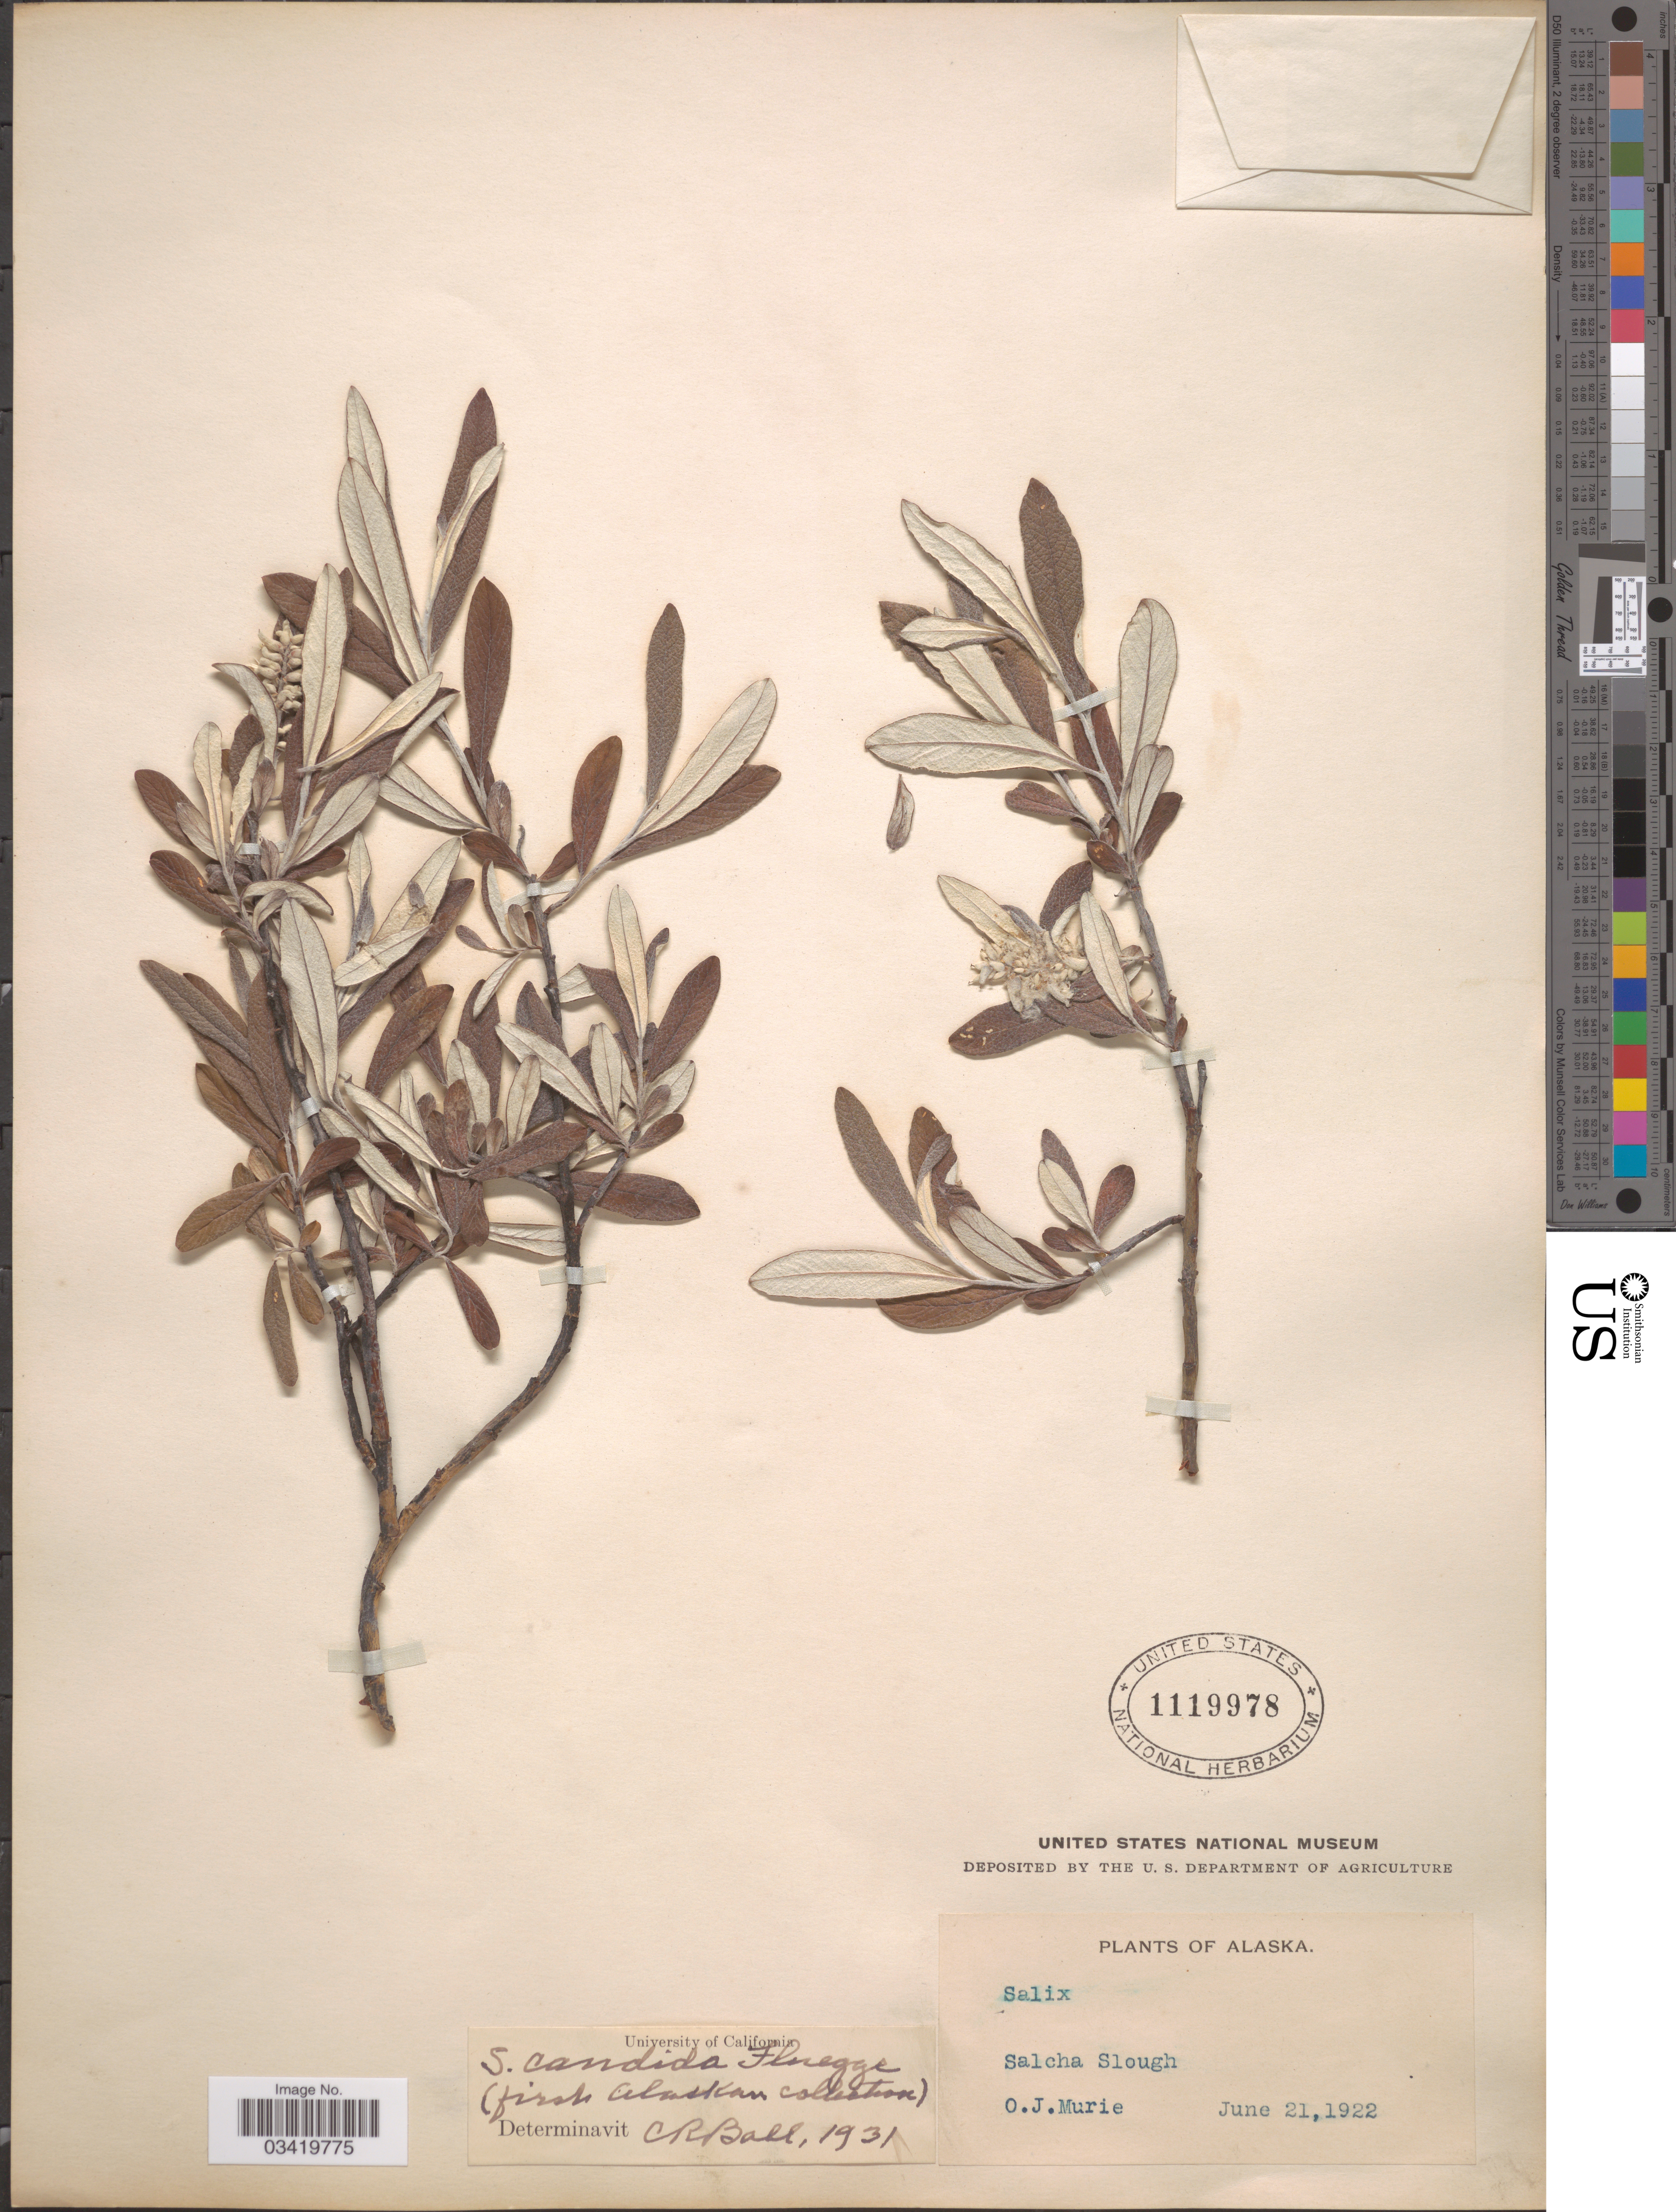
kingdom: Plantae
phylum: Tracheophyta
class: Magnoliopsida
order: Malpighiales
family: Salicaceae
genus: Salix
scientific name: Salix candida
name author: Flüggé ex Willd.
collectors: O. Murie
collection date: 1922-06-21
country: United States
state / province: Alaska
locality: Salcha Slough.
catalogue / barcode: US 1119978